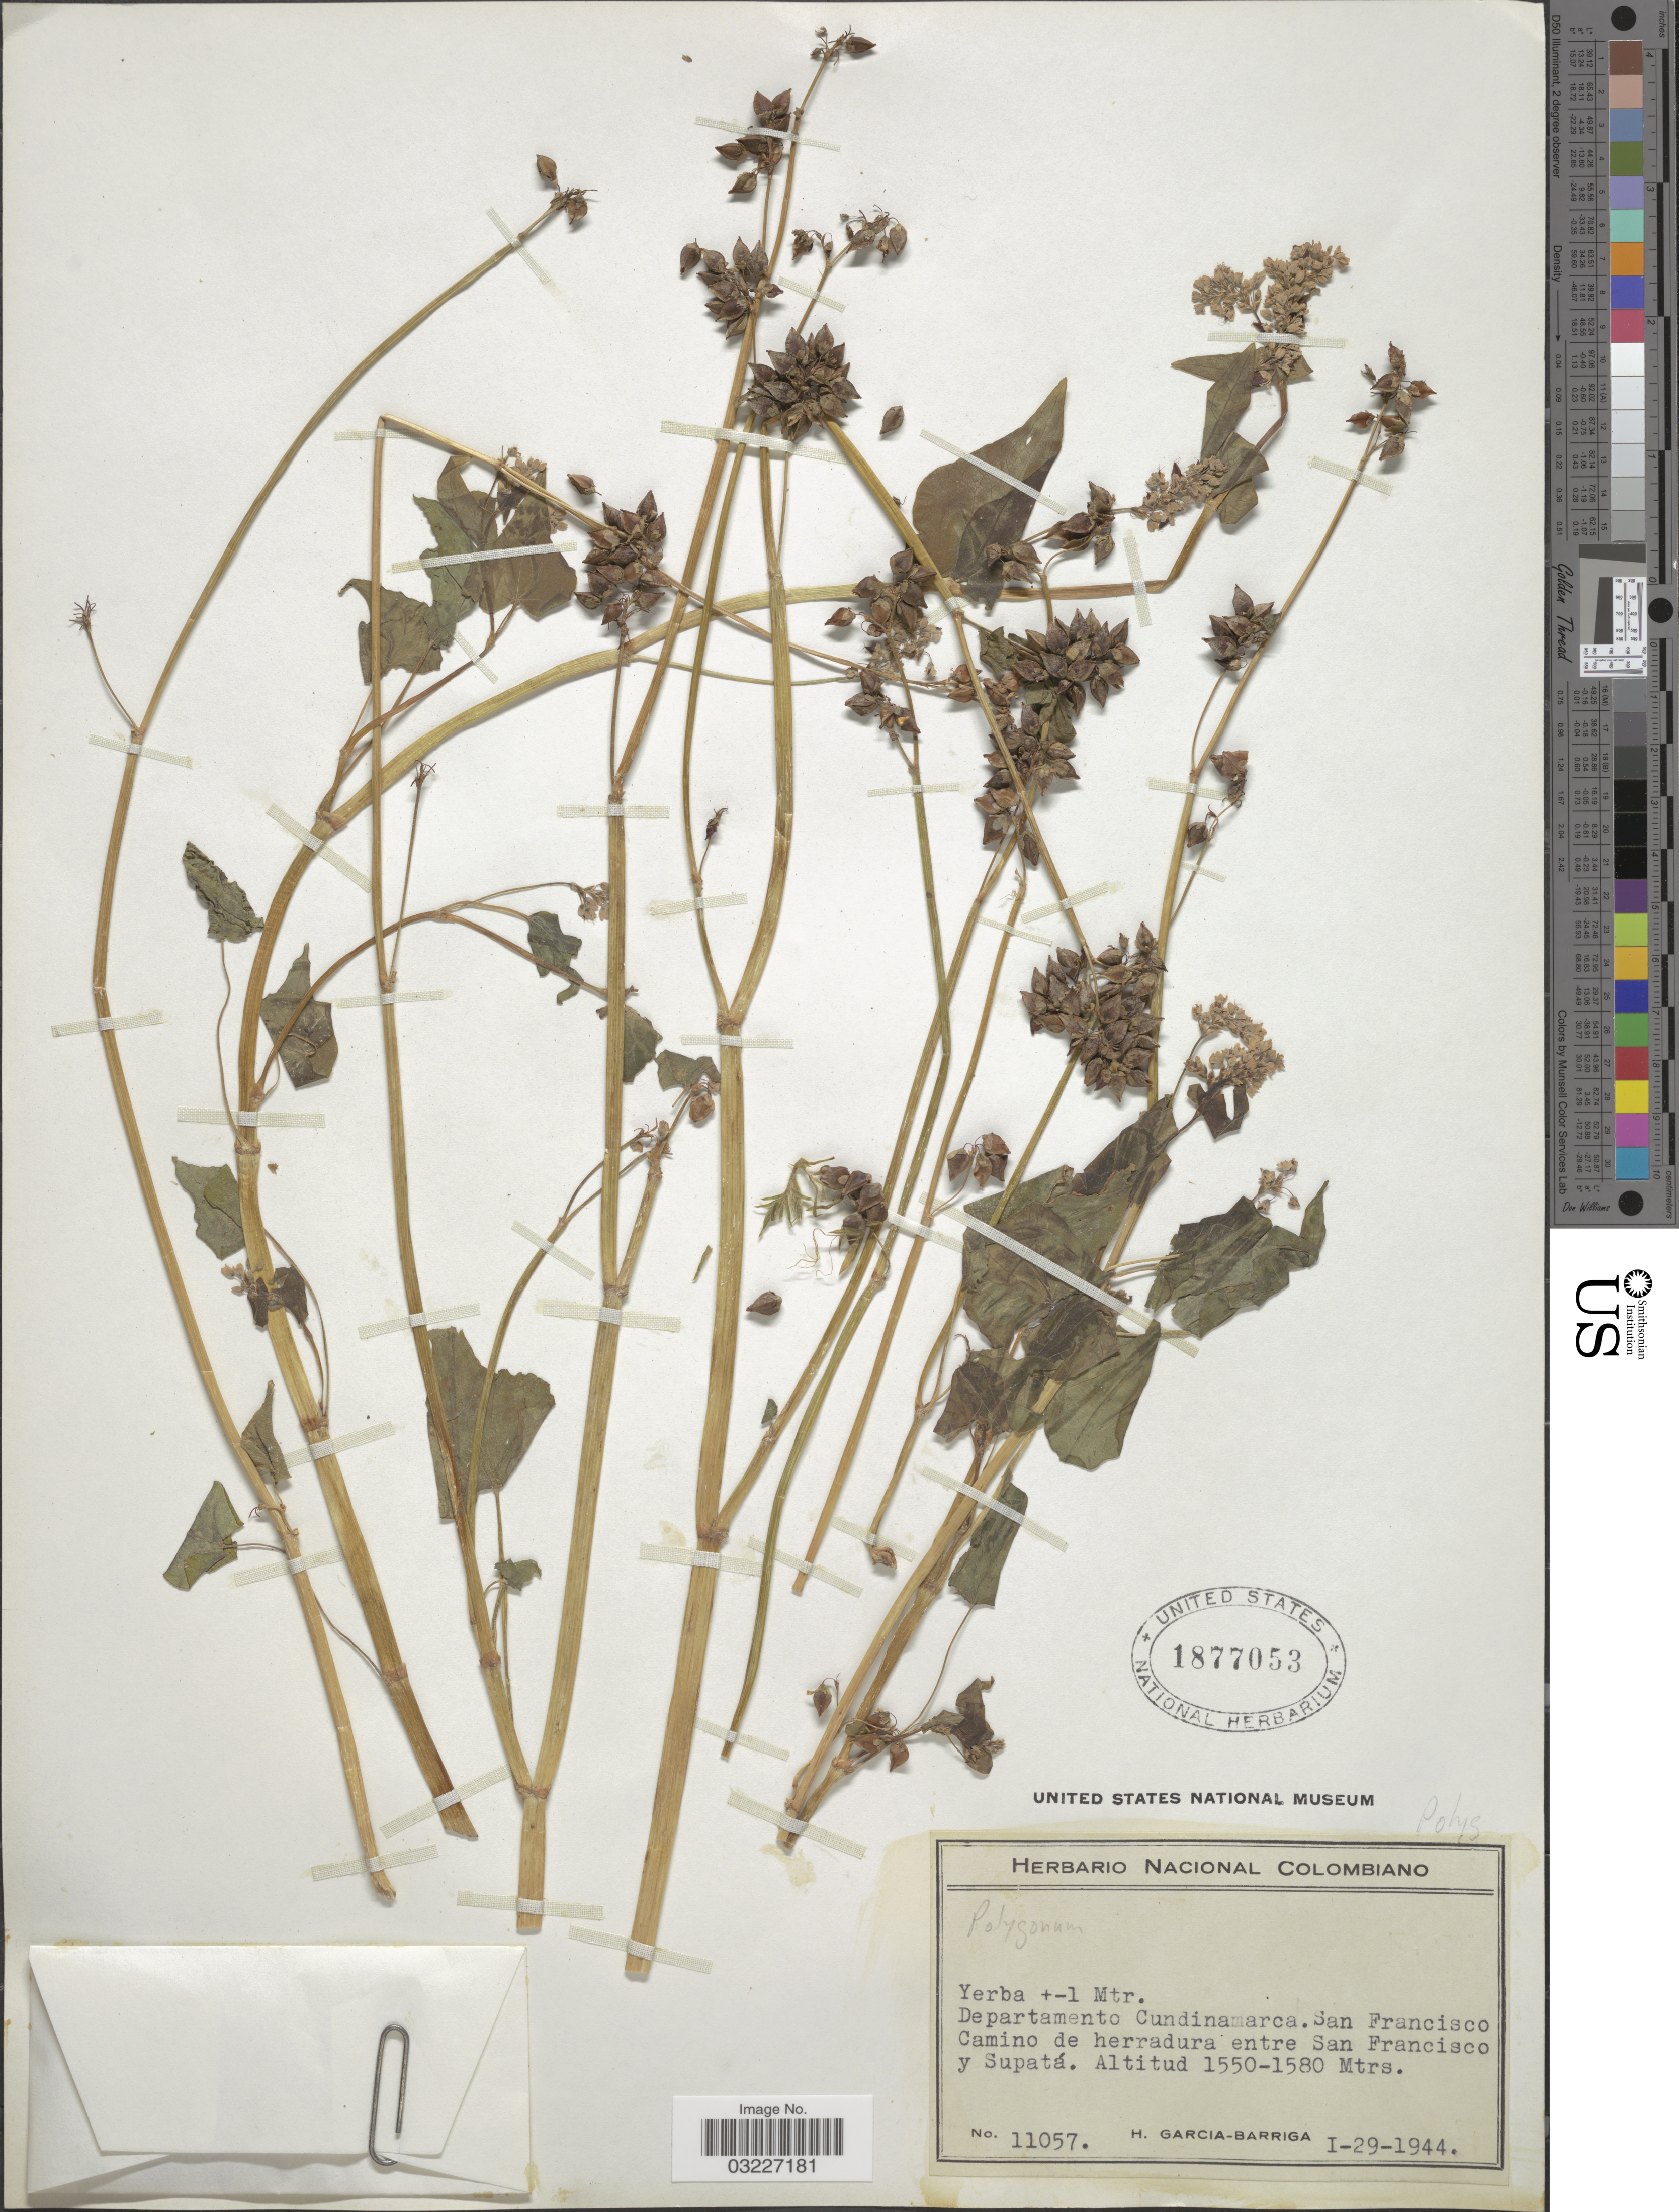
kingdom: Plantae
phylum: Tracheophyta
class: Magnoliopsida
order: Caryophyllales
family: Polygonaceae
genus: Polygonum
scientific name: Polygonum sp.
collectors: H. García Barriga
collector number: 11057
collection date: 1944-01-29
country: Colombia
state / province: Cundinamarca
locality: Departamento Cundinamarca. San Francisco. Camino de herradura entre San Francisco y Supatá.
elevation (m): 1550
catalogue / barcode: US 1877053